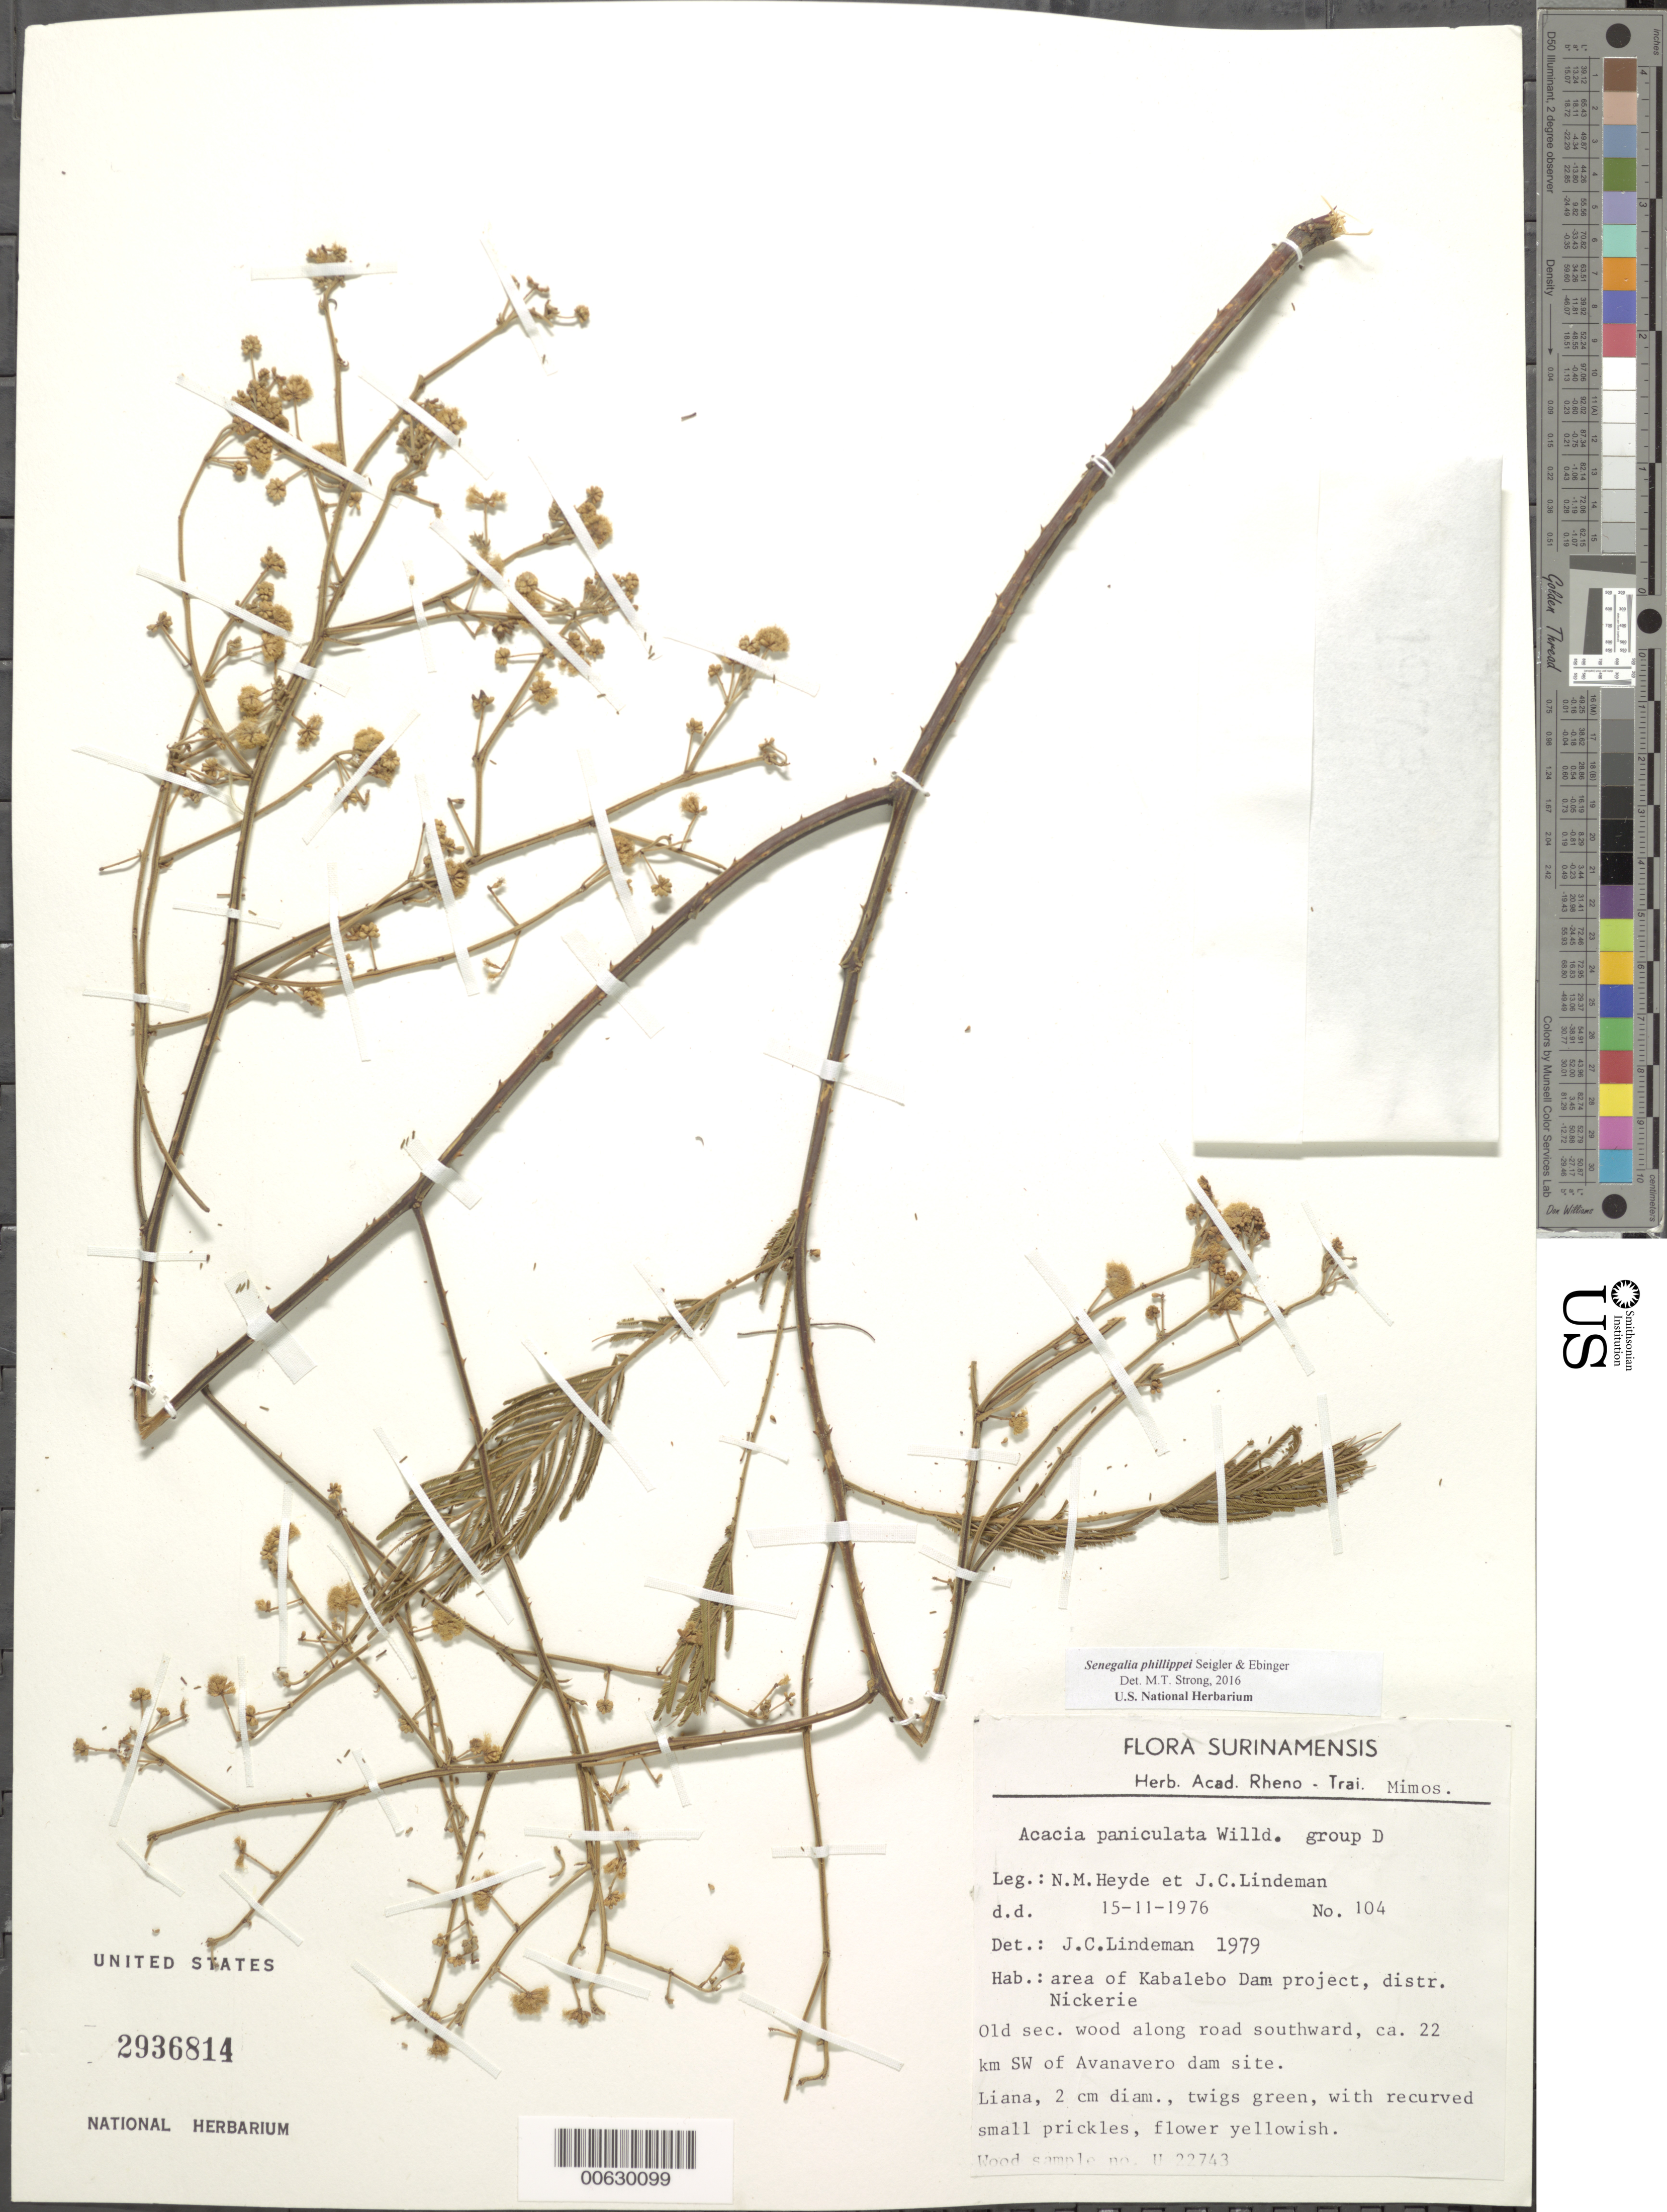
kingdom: Plantae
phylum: Tracheophyta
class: Magnoliopsida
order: Fabales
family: Fabaceae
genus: Senegalia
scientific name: Senegalia phillippei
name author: Seigler & Ebinger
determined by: Strong, M. T., (US), Smithsonian Institution - National Museum of Natural History (UNITED STATES)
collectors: N. M. Heyde & J. C. Lindeman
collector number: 104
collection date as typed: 15-Nov-76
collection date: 1976-11-15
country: Suriname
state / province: Nickerie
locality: Kabalebo Dam project, 22 km SW of Avanavero dam site. along road southward, ca 22km Sw of Avanavero dam site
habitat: Old secondary wood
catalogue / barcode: US 2936814